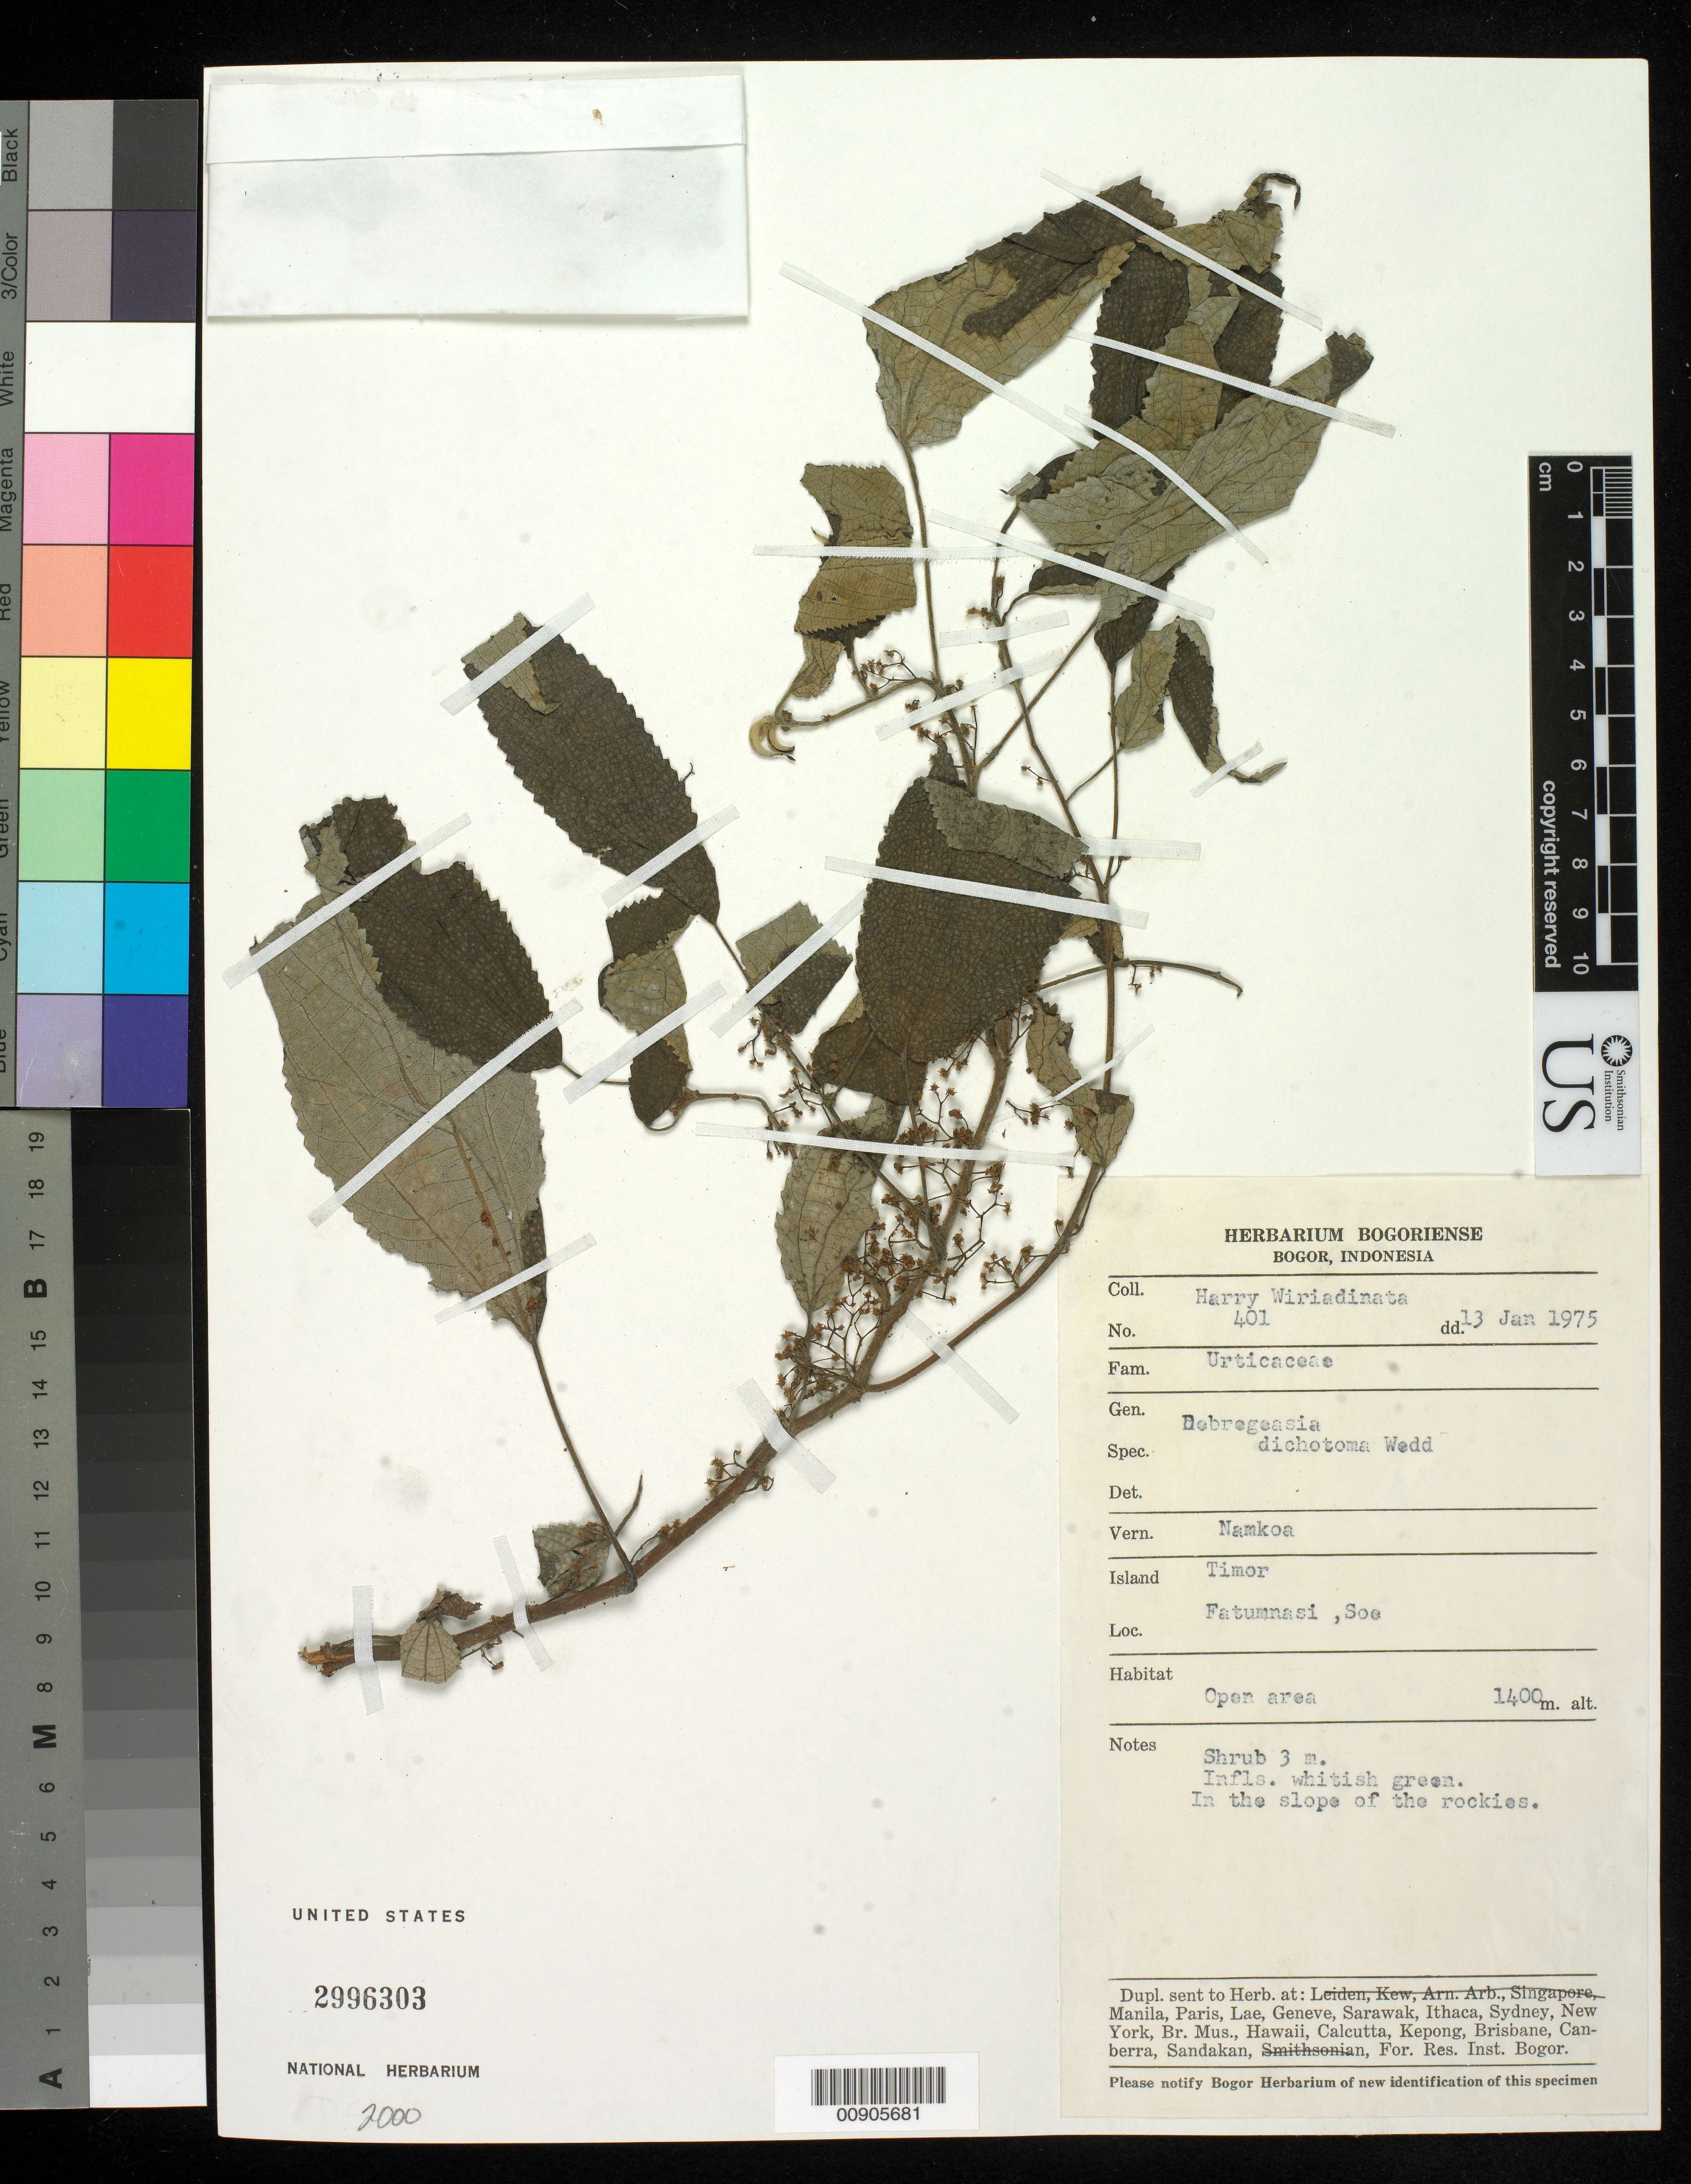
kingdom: Plantae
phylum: Tracheophyta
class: Magnoliopsida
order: Rosales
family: Urticaceae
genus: Debregeasia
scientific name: Debregeasia dichotoma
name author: Wedd.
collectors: H. Wiriadinata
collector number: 401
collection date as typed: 13 Jan 1975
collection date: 1975-01-13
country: Indonesia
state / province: Nusa Tenggara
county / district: Nusa Tenggara Timur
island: Timor I.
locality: Fatumnasi, Soe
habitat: in the slope of the rockies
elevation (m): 1400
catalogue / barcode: US 2996303